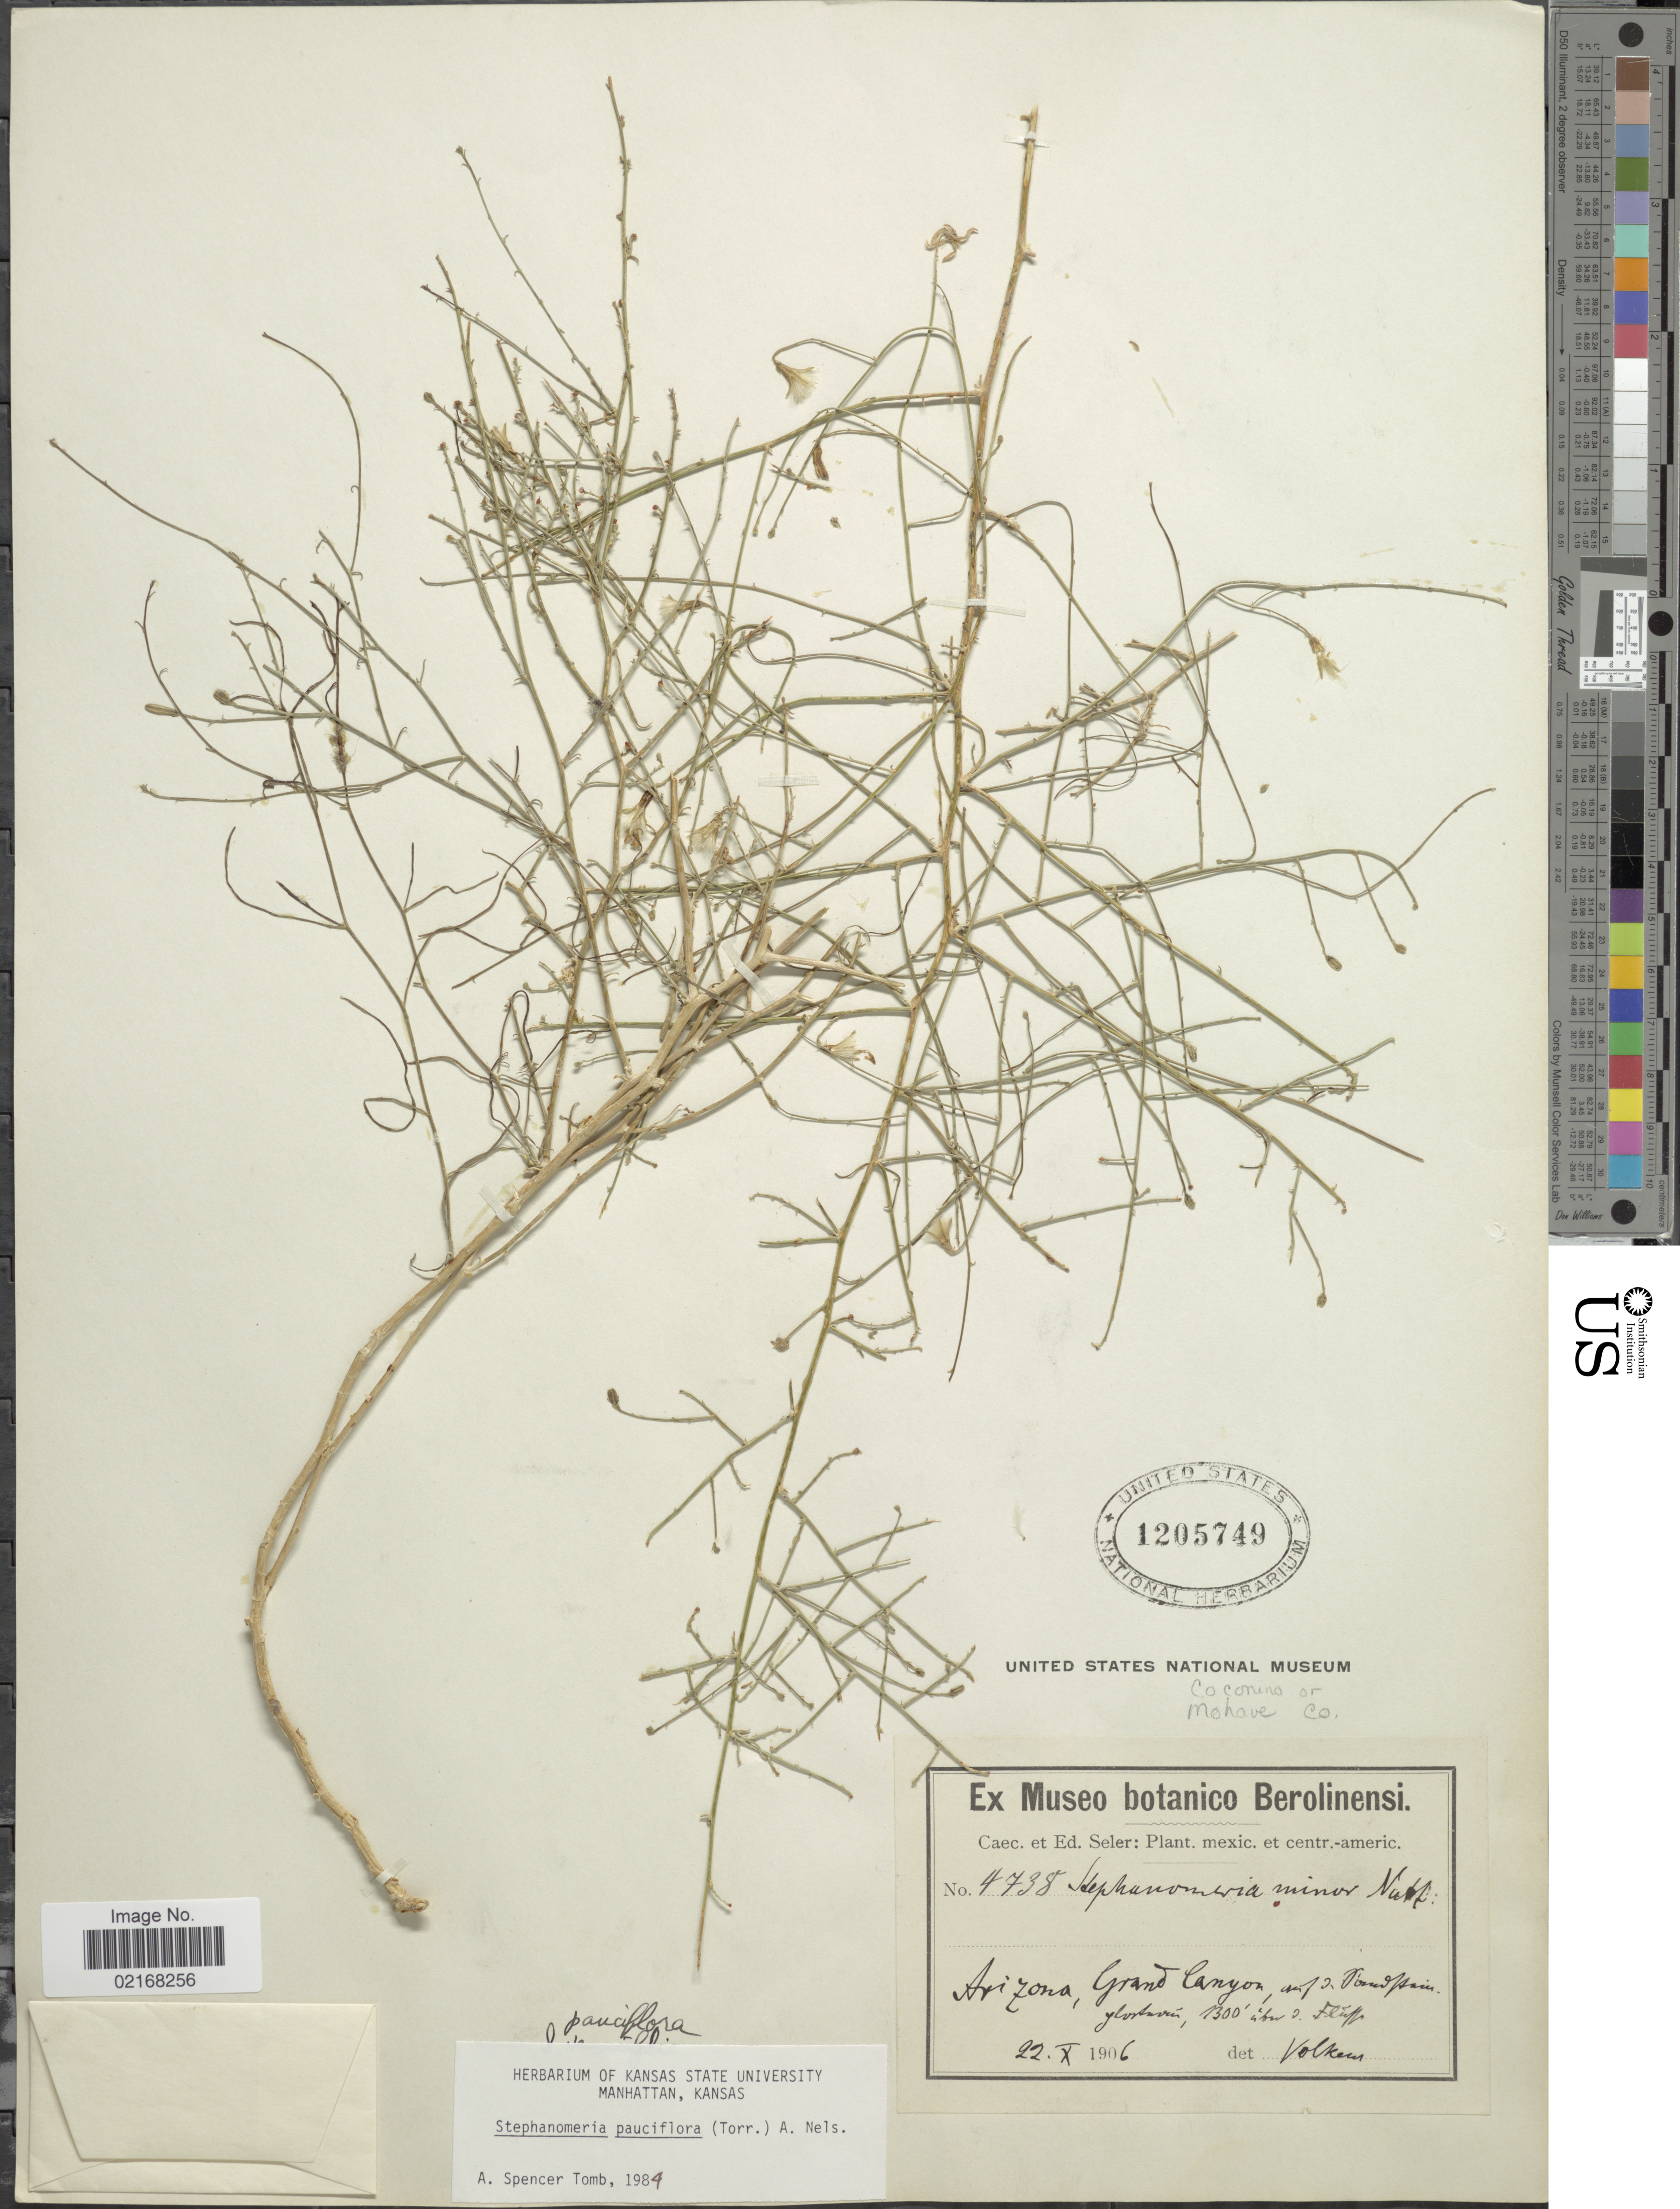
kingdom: Plantae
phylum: Tracheophyta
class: Magnoliopsida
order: Asterales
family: Asteraceae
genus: Stephanomeria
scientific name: Stephanomeria pauciflora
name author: (Torr.) A. Nelson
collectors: ex Caec. et Ed Seler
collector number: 4738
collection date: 1906-10-22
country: United States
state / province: Arizona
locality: Grand Canyon, [illegible text]. Coconina or Mohave Co.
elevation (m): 396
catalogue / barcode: US 1205749